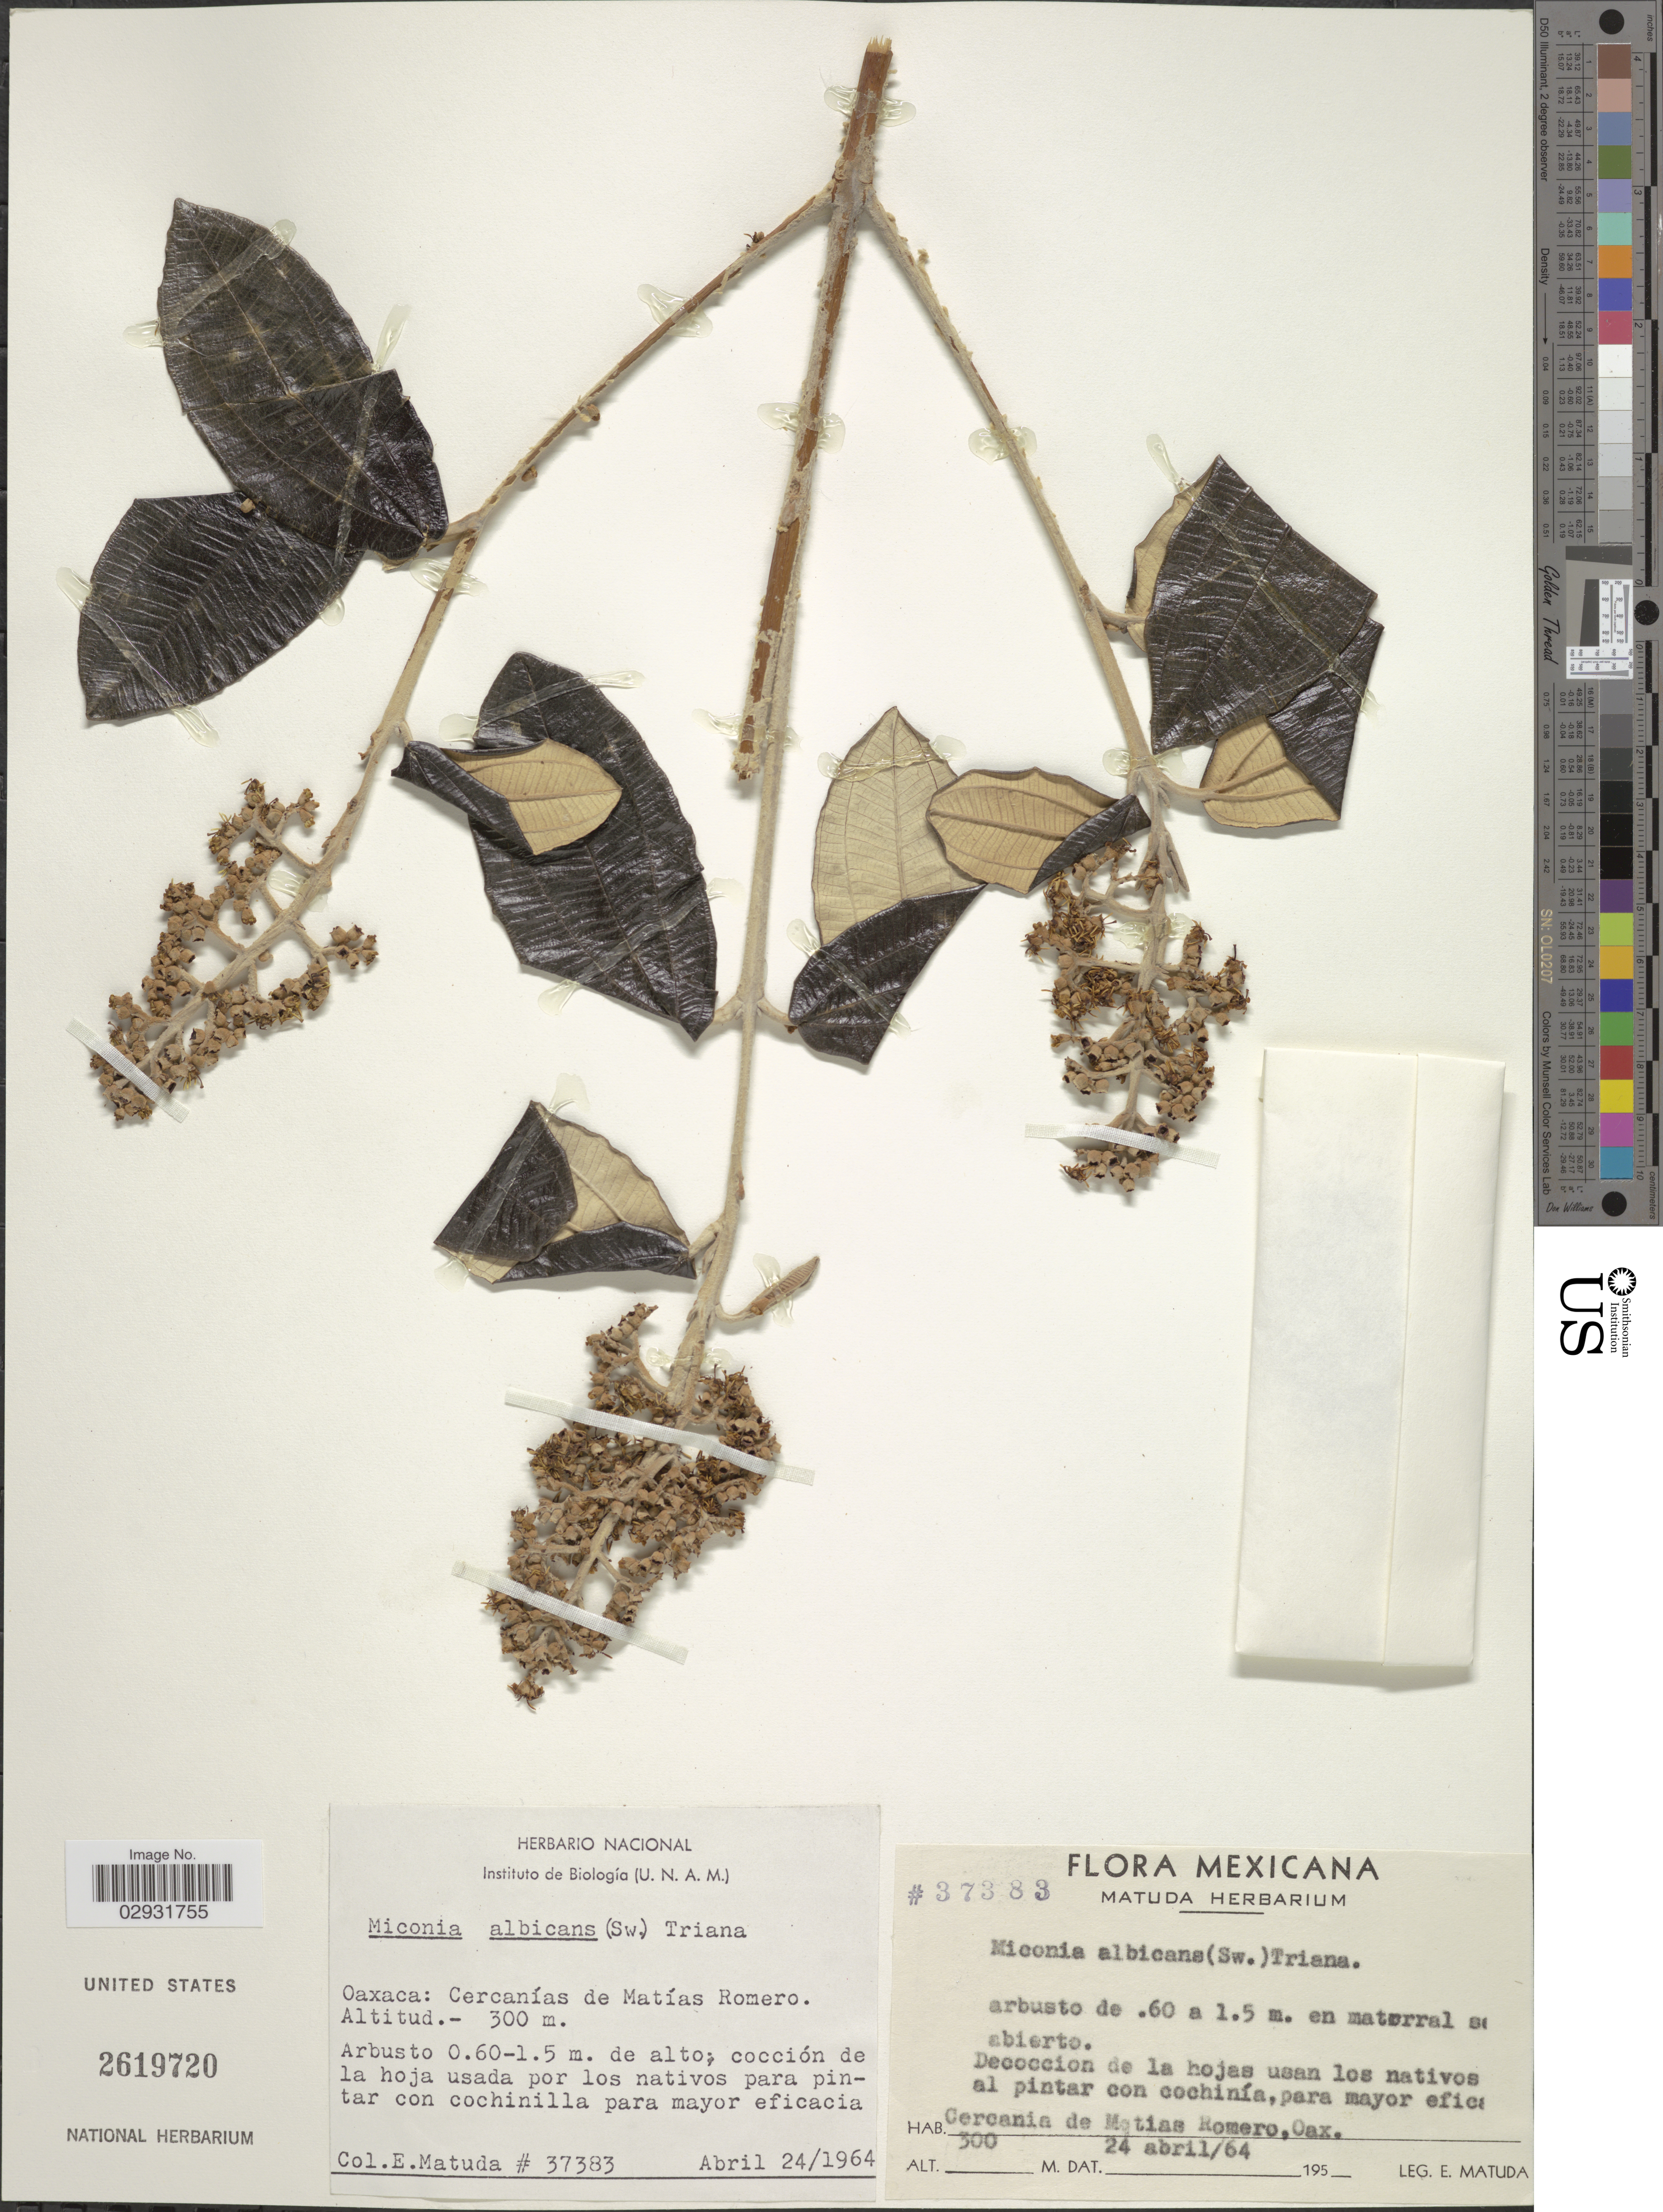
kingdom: Plantae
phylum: Tracheophyta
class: Magnoliopsida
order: Myrtales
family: Melastomataceae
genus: Miconia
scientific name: Miconia albicans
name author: (Sw.) Steud.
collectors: E. Matuda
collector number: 37383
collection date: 1964-04-24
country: Mexico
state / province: Oaxaca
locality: Cercania de Matias Romero, Oax.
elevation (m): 300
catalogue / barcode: US 2619720